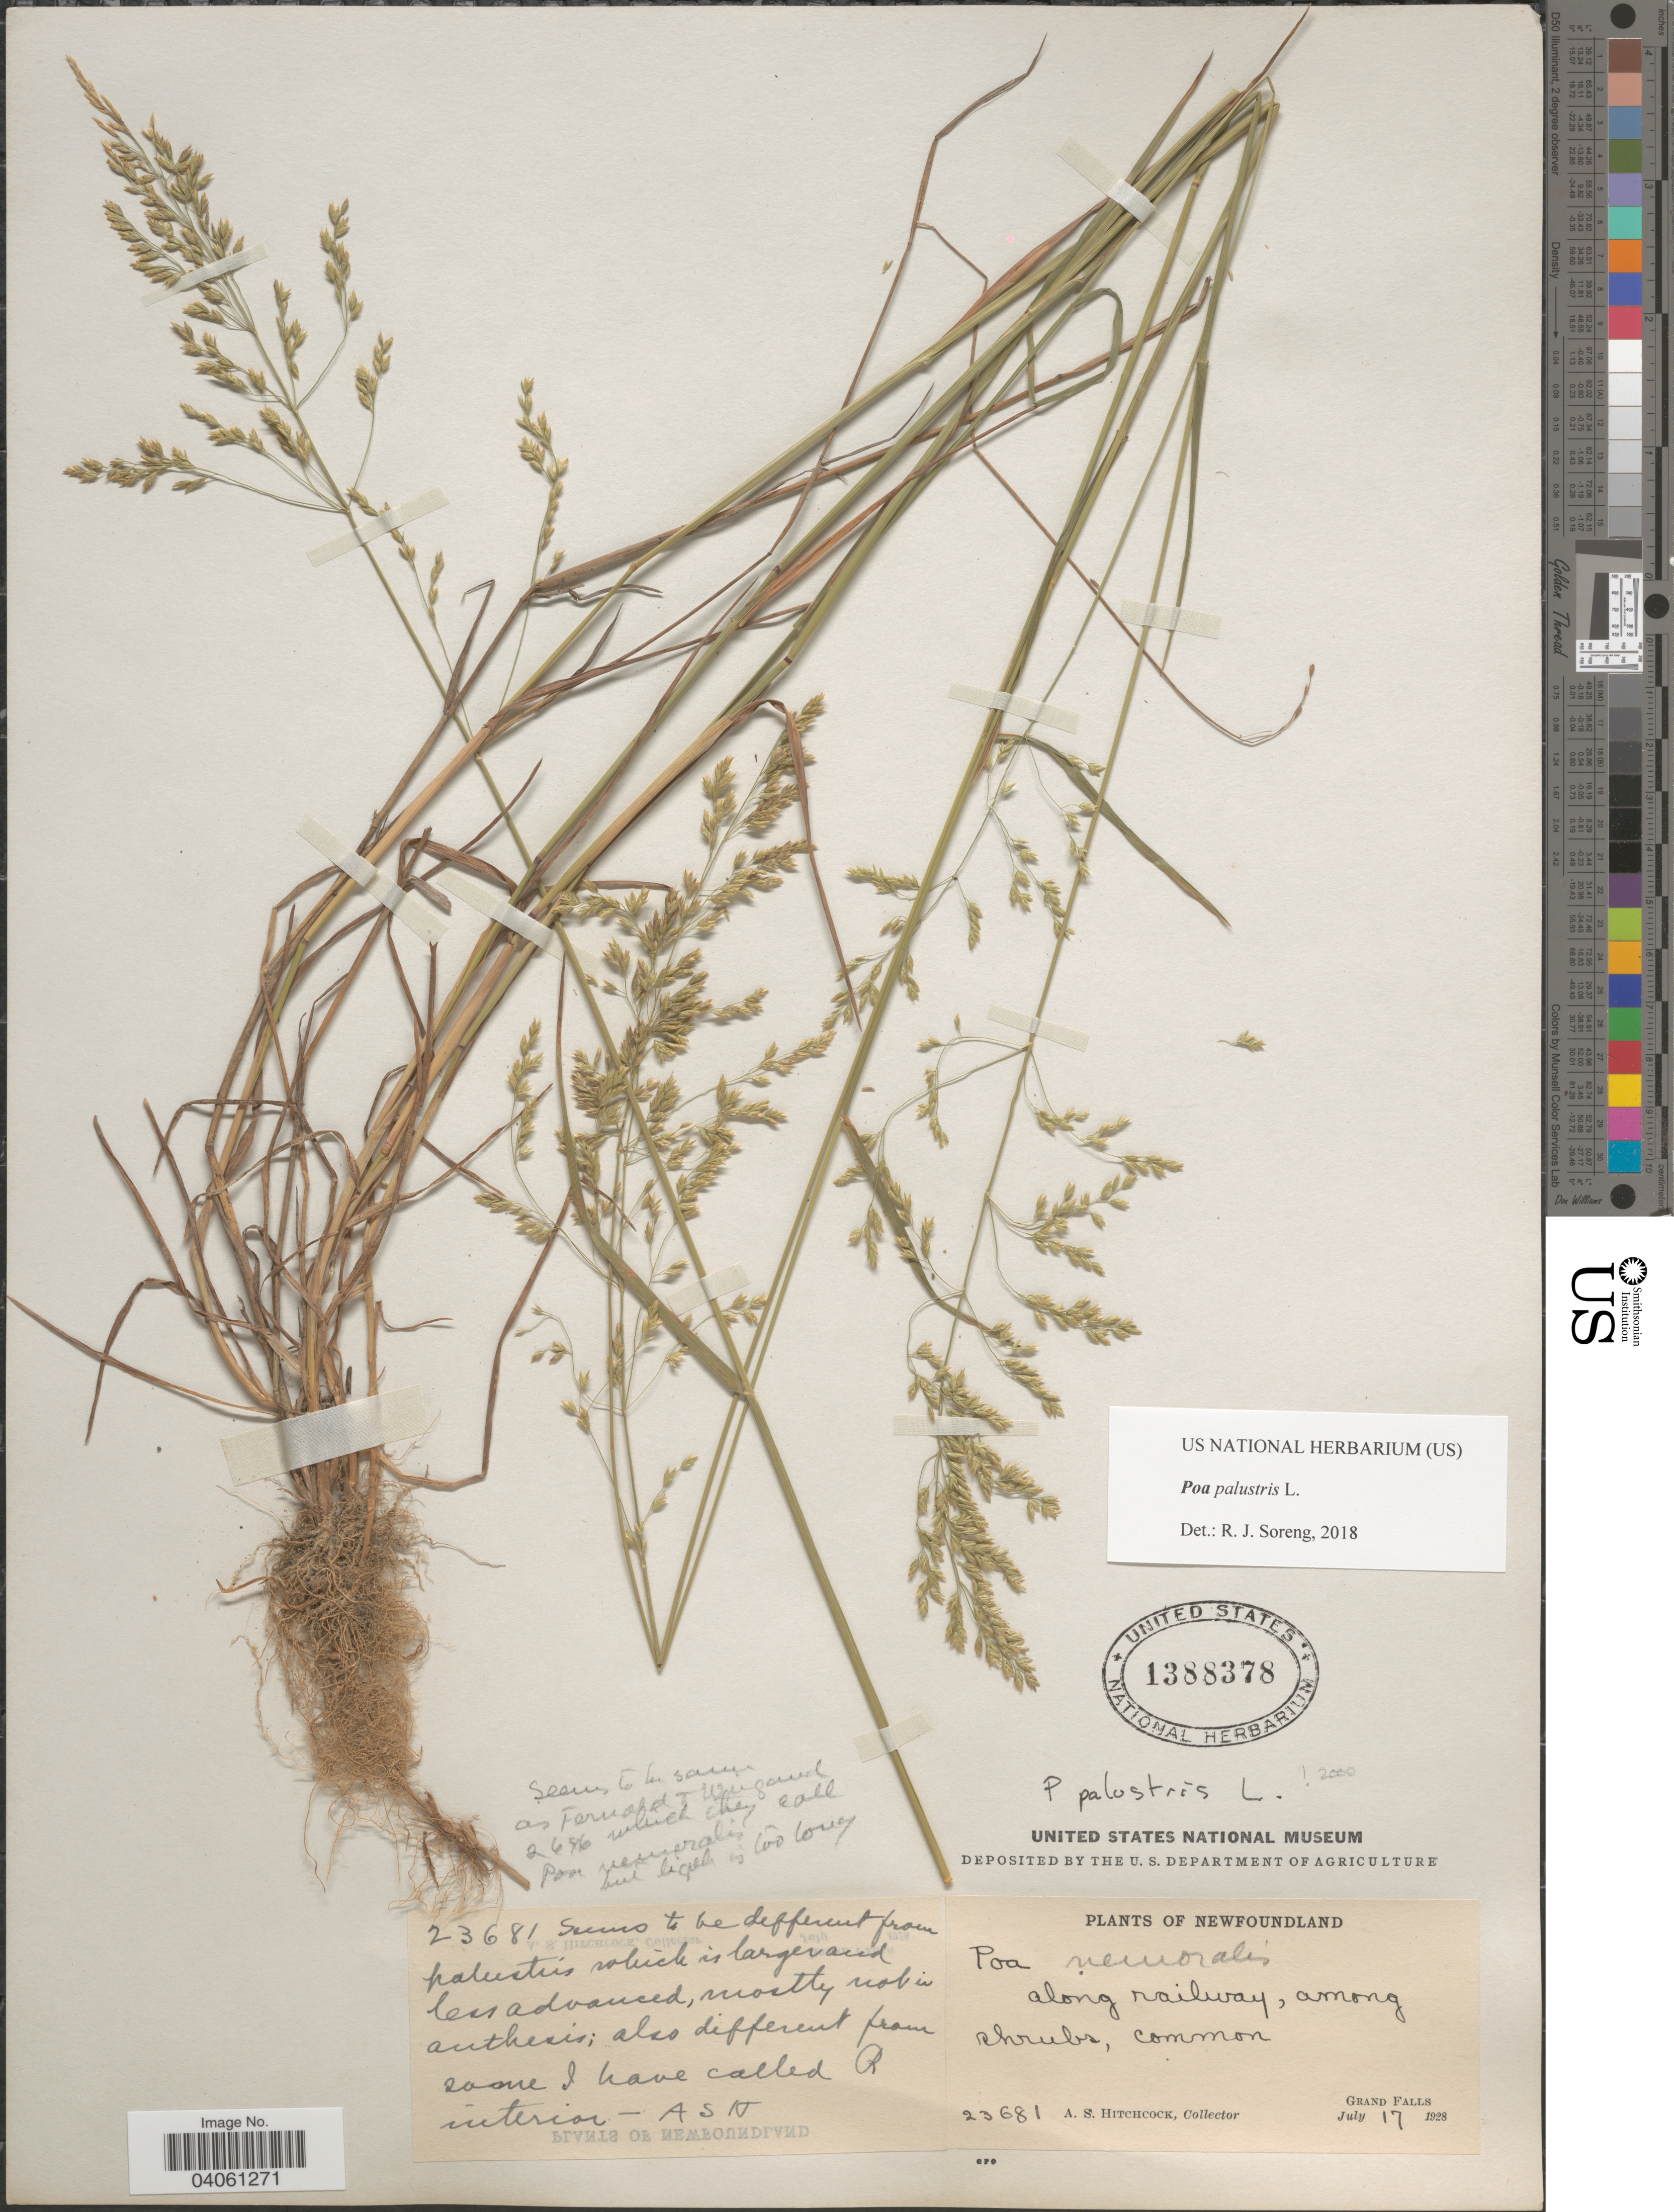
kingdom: Plantae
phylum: Tracheophyta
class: Liliopsida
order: Poales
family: Poaceae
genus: Poa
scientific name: Poa palustris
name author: L.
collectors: A. S. Hitchcock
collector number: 23681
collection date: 1928-07-17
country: Canada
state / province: Newfoundland and Labrador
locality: Along railway, among shrubs. Grand Falls.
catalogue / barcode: US 1388378